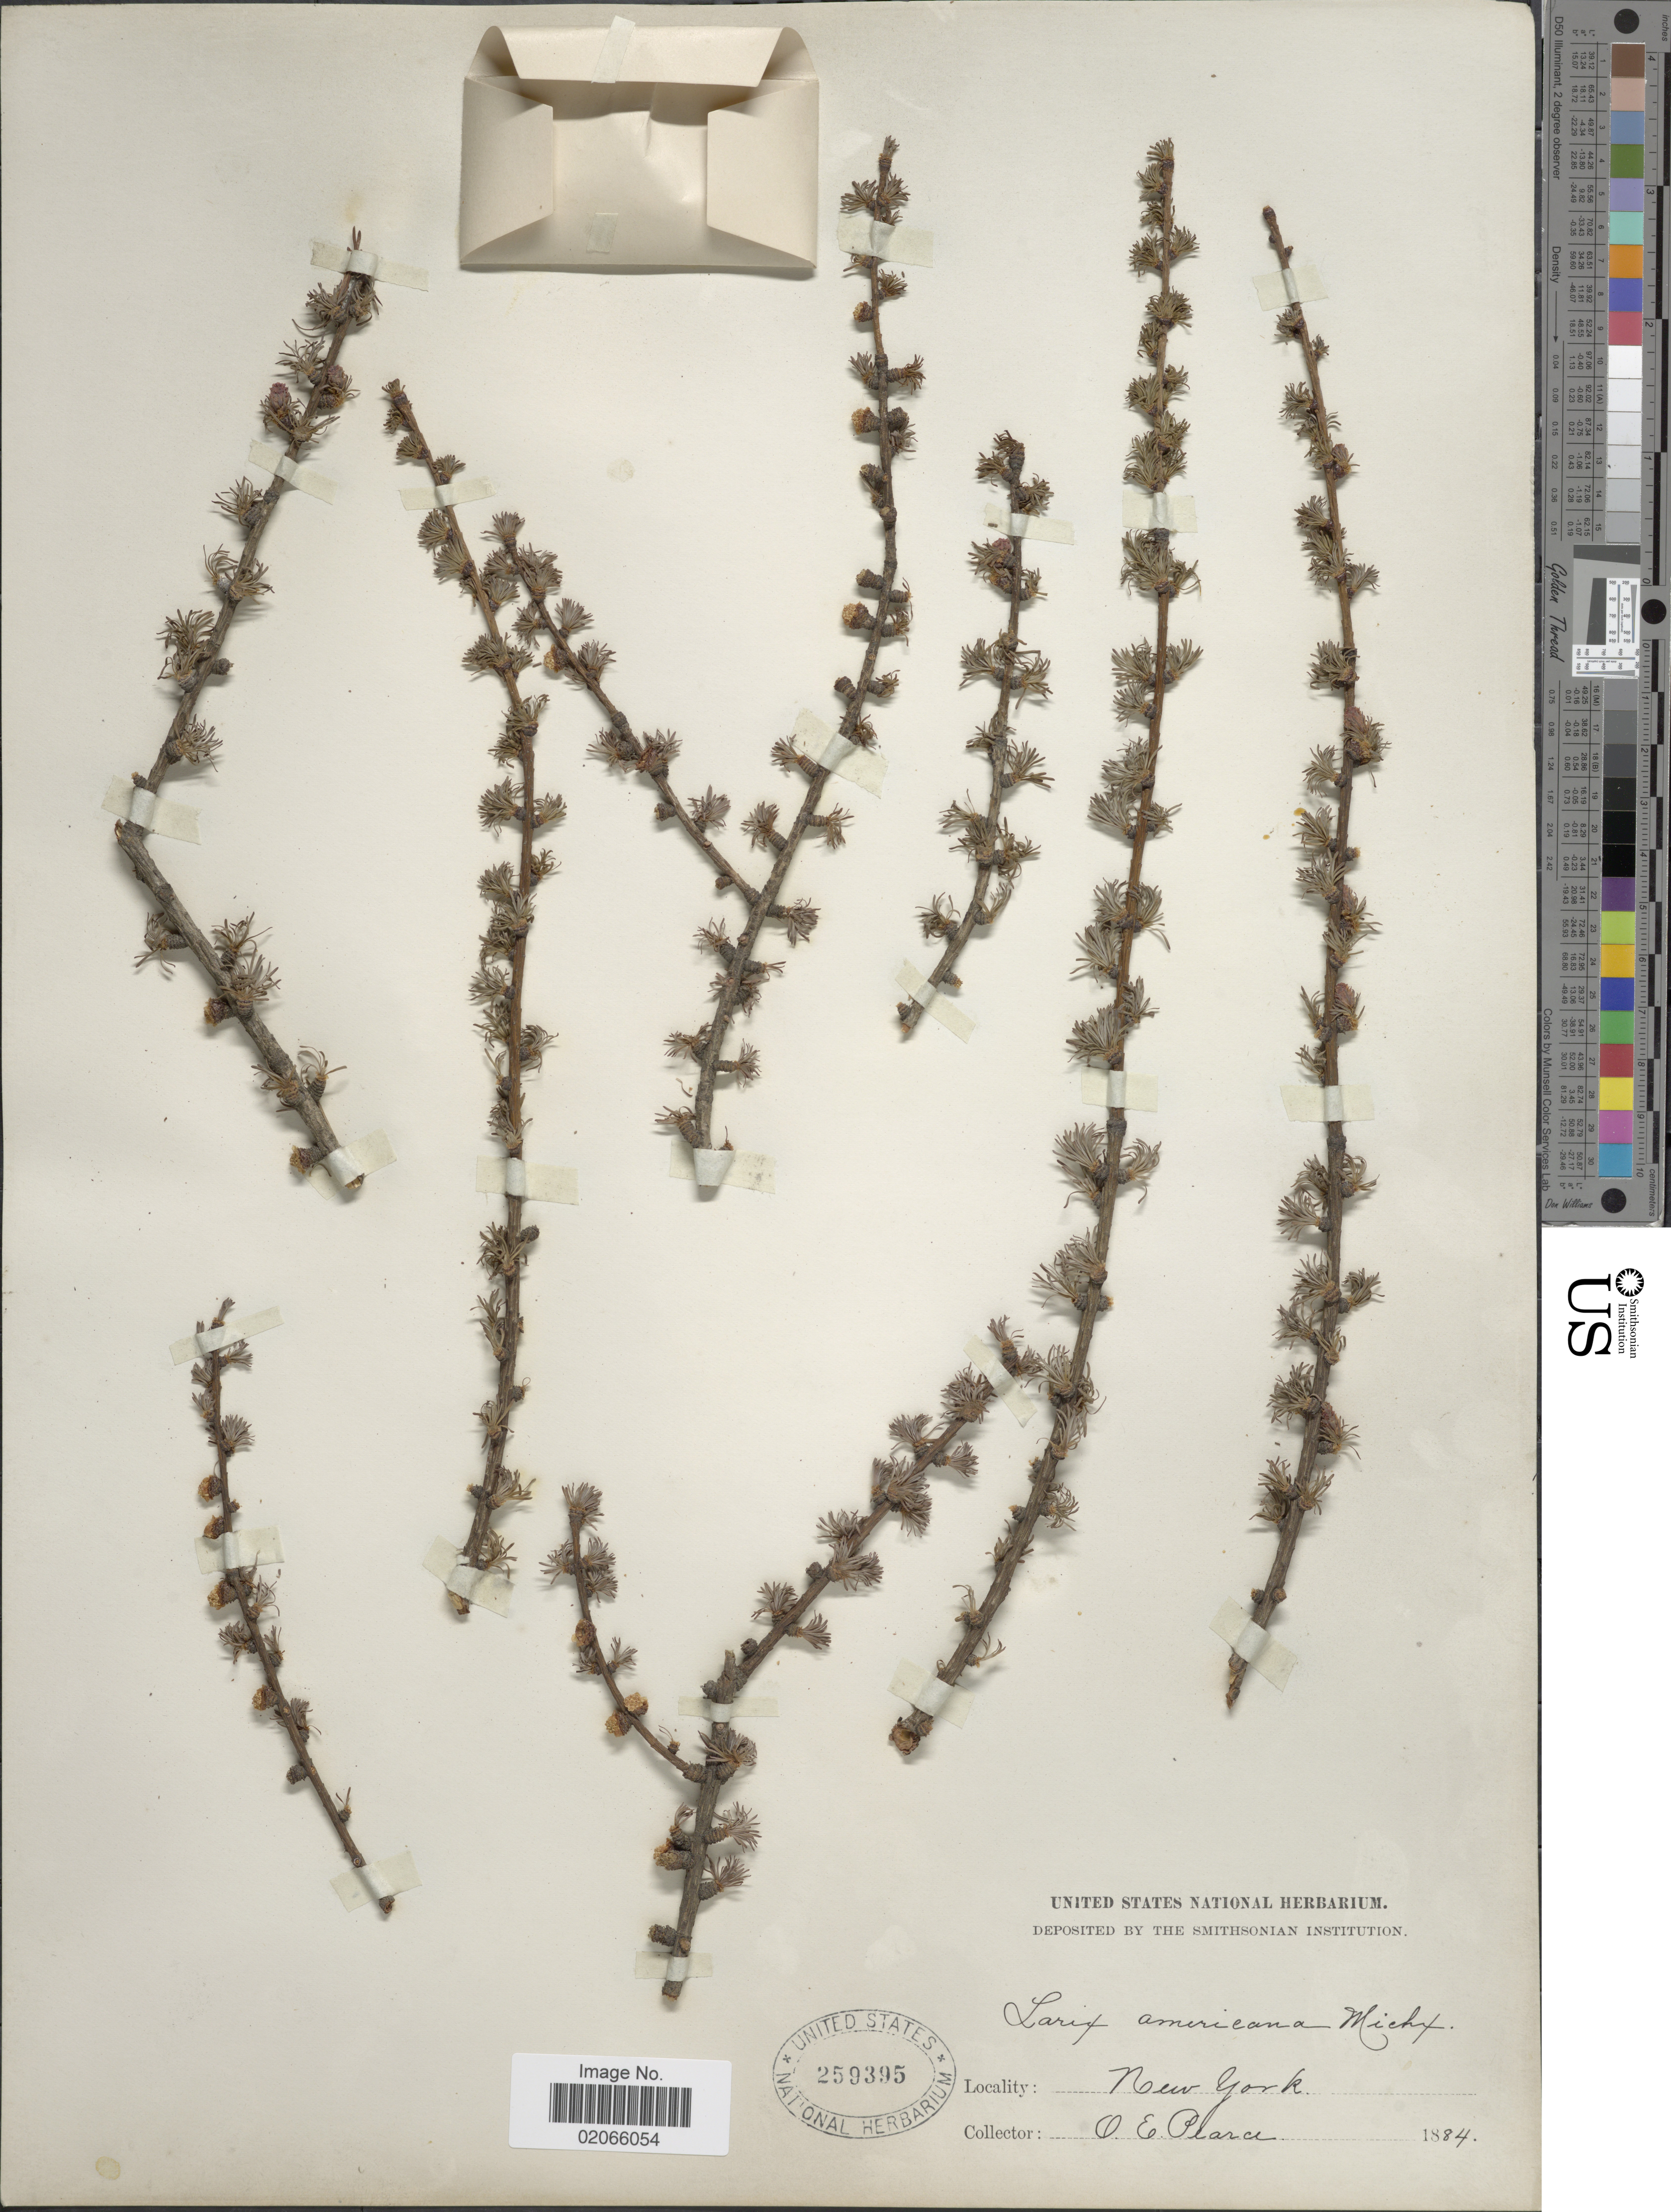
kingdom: Plantae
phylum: Tracheophyta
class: Pinopsida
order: Pinales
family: Pinaceae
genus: Larix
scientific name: Larix laricina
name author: (Du Roi) K. Koch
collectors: O. E. Pearce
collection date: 1884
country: United States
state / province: New York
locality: New York.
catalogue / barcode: US 259395